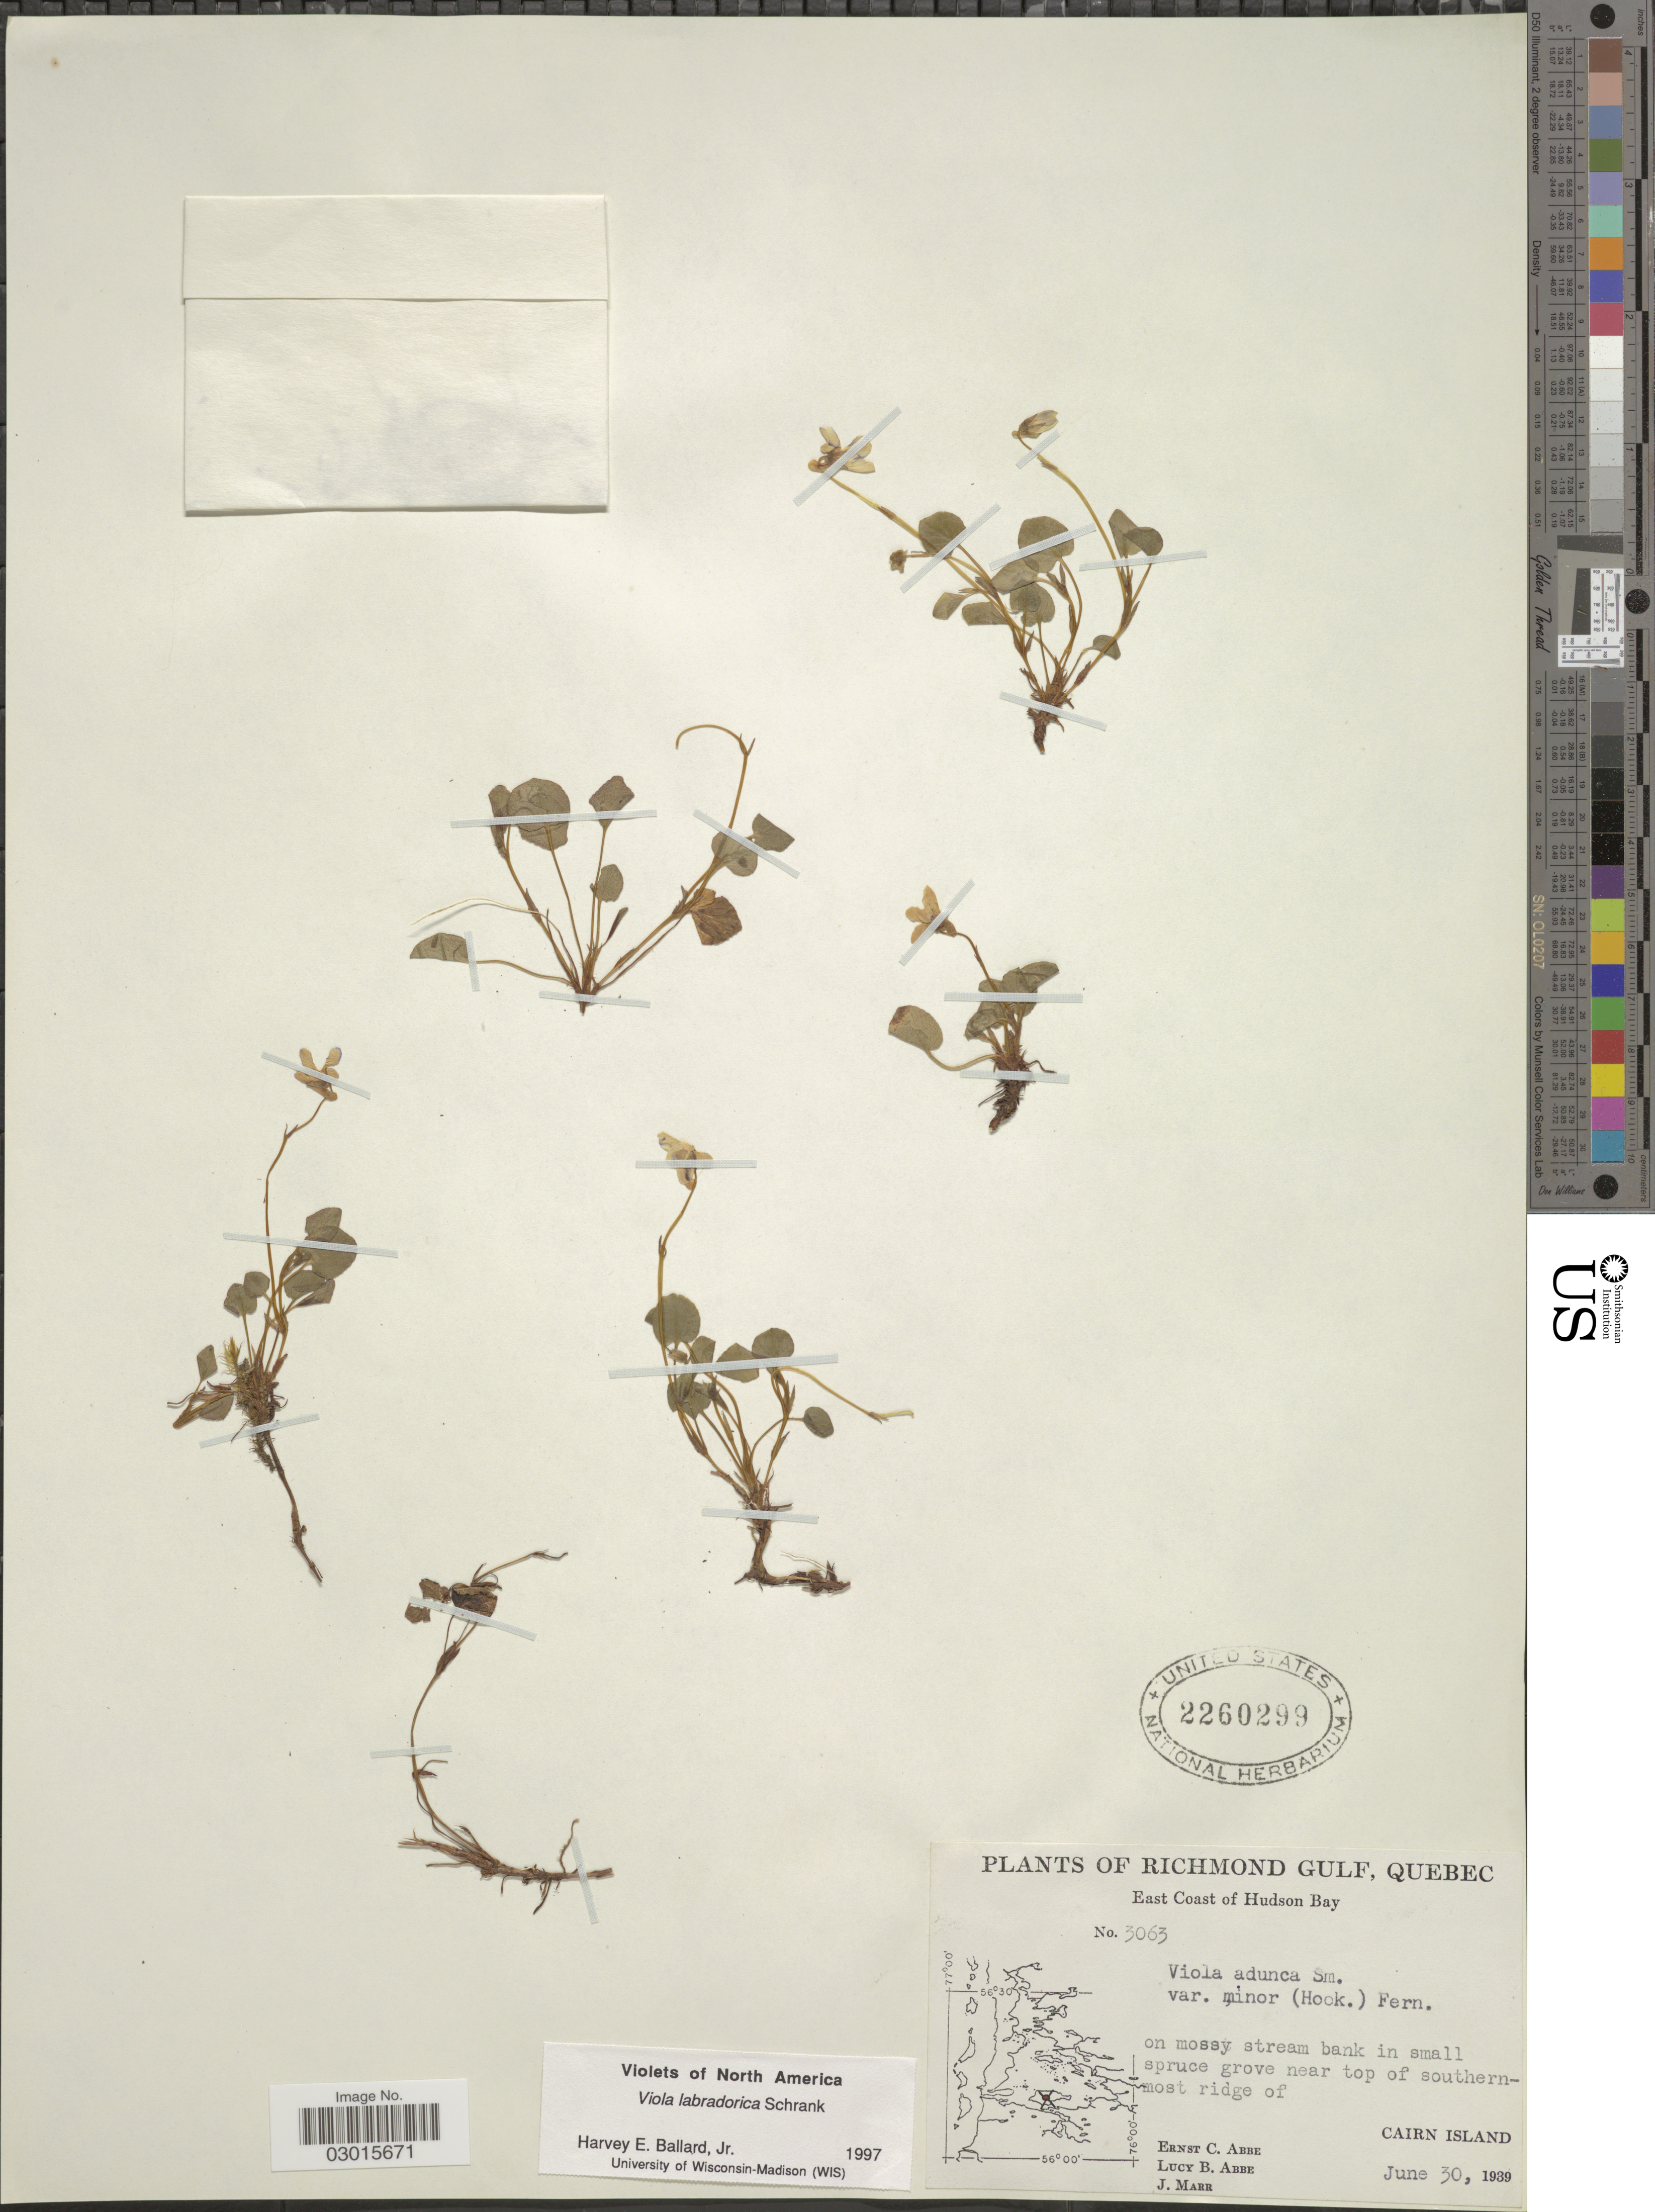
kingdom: Plantae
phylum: Tracheophyta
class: Magnoliopsida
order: Malpighiales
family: Violaceae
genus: Viola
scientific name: Viola labradorica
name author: Schrank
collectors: E. C. Abbe, L. B. Abbe & J. Marr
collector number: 3063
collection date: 1939-06-30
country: Canada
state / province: Quebec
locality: Richmond Gulf. East Coast of Hudson Bay. Southernmost ridge of Cairn Island.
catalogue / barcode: US 2260299